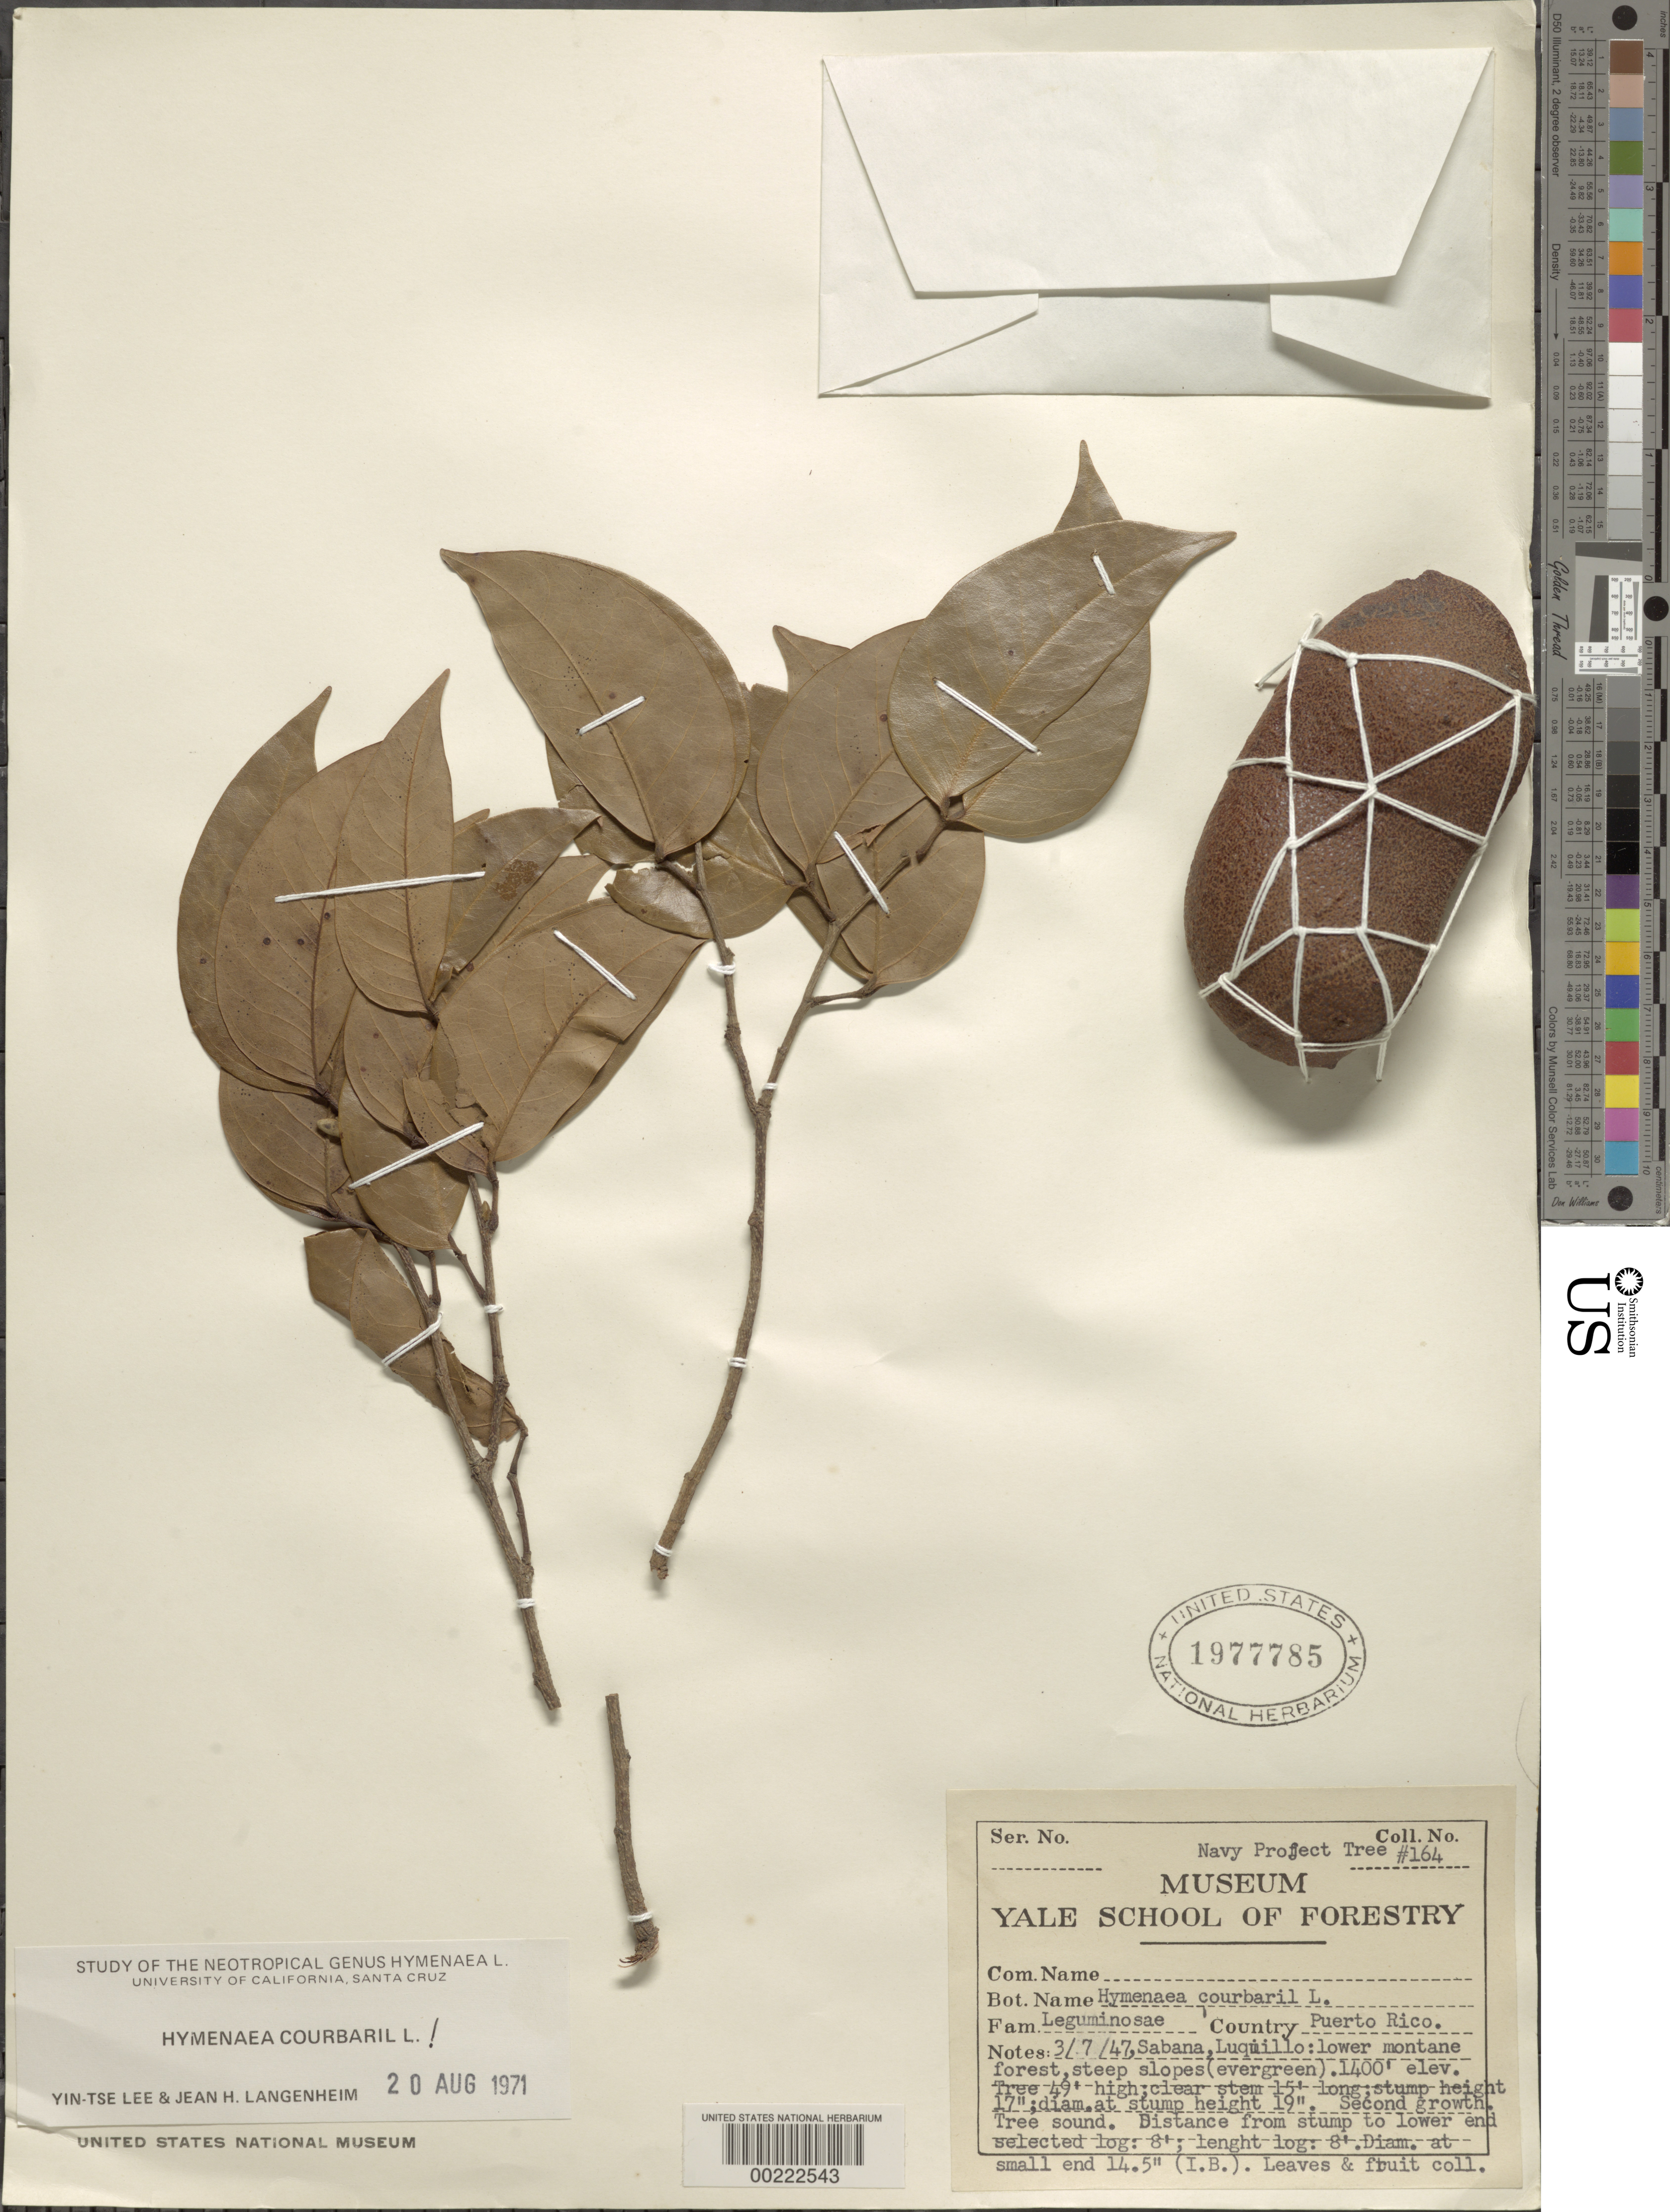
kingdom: Plantae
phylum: Tracheophyta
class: Magnoliopsida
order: Fabales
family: Fabaceae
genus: Hymenaea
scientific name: Hymenaea courbaril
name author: L.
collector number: Navy Project Tree # 164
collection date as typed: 07 Mar 1947 to 03 Jul 1947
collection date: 1947-03-07/1947-07-03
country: Puerto Rico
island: Greater Antilles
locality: Sabana, luquillo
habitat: Lower montane forest, steep slopes (evergreen)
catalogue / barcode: US 1977785